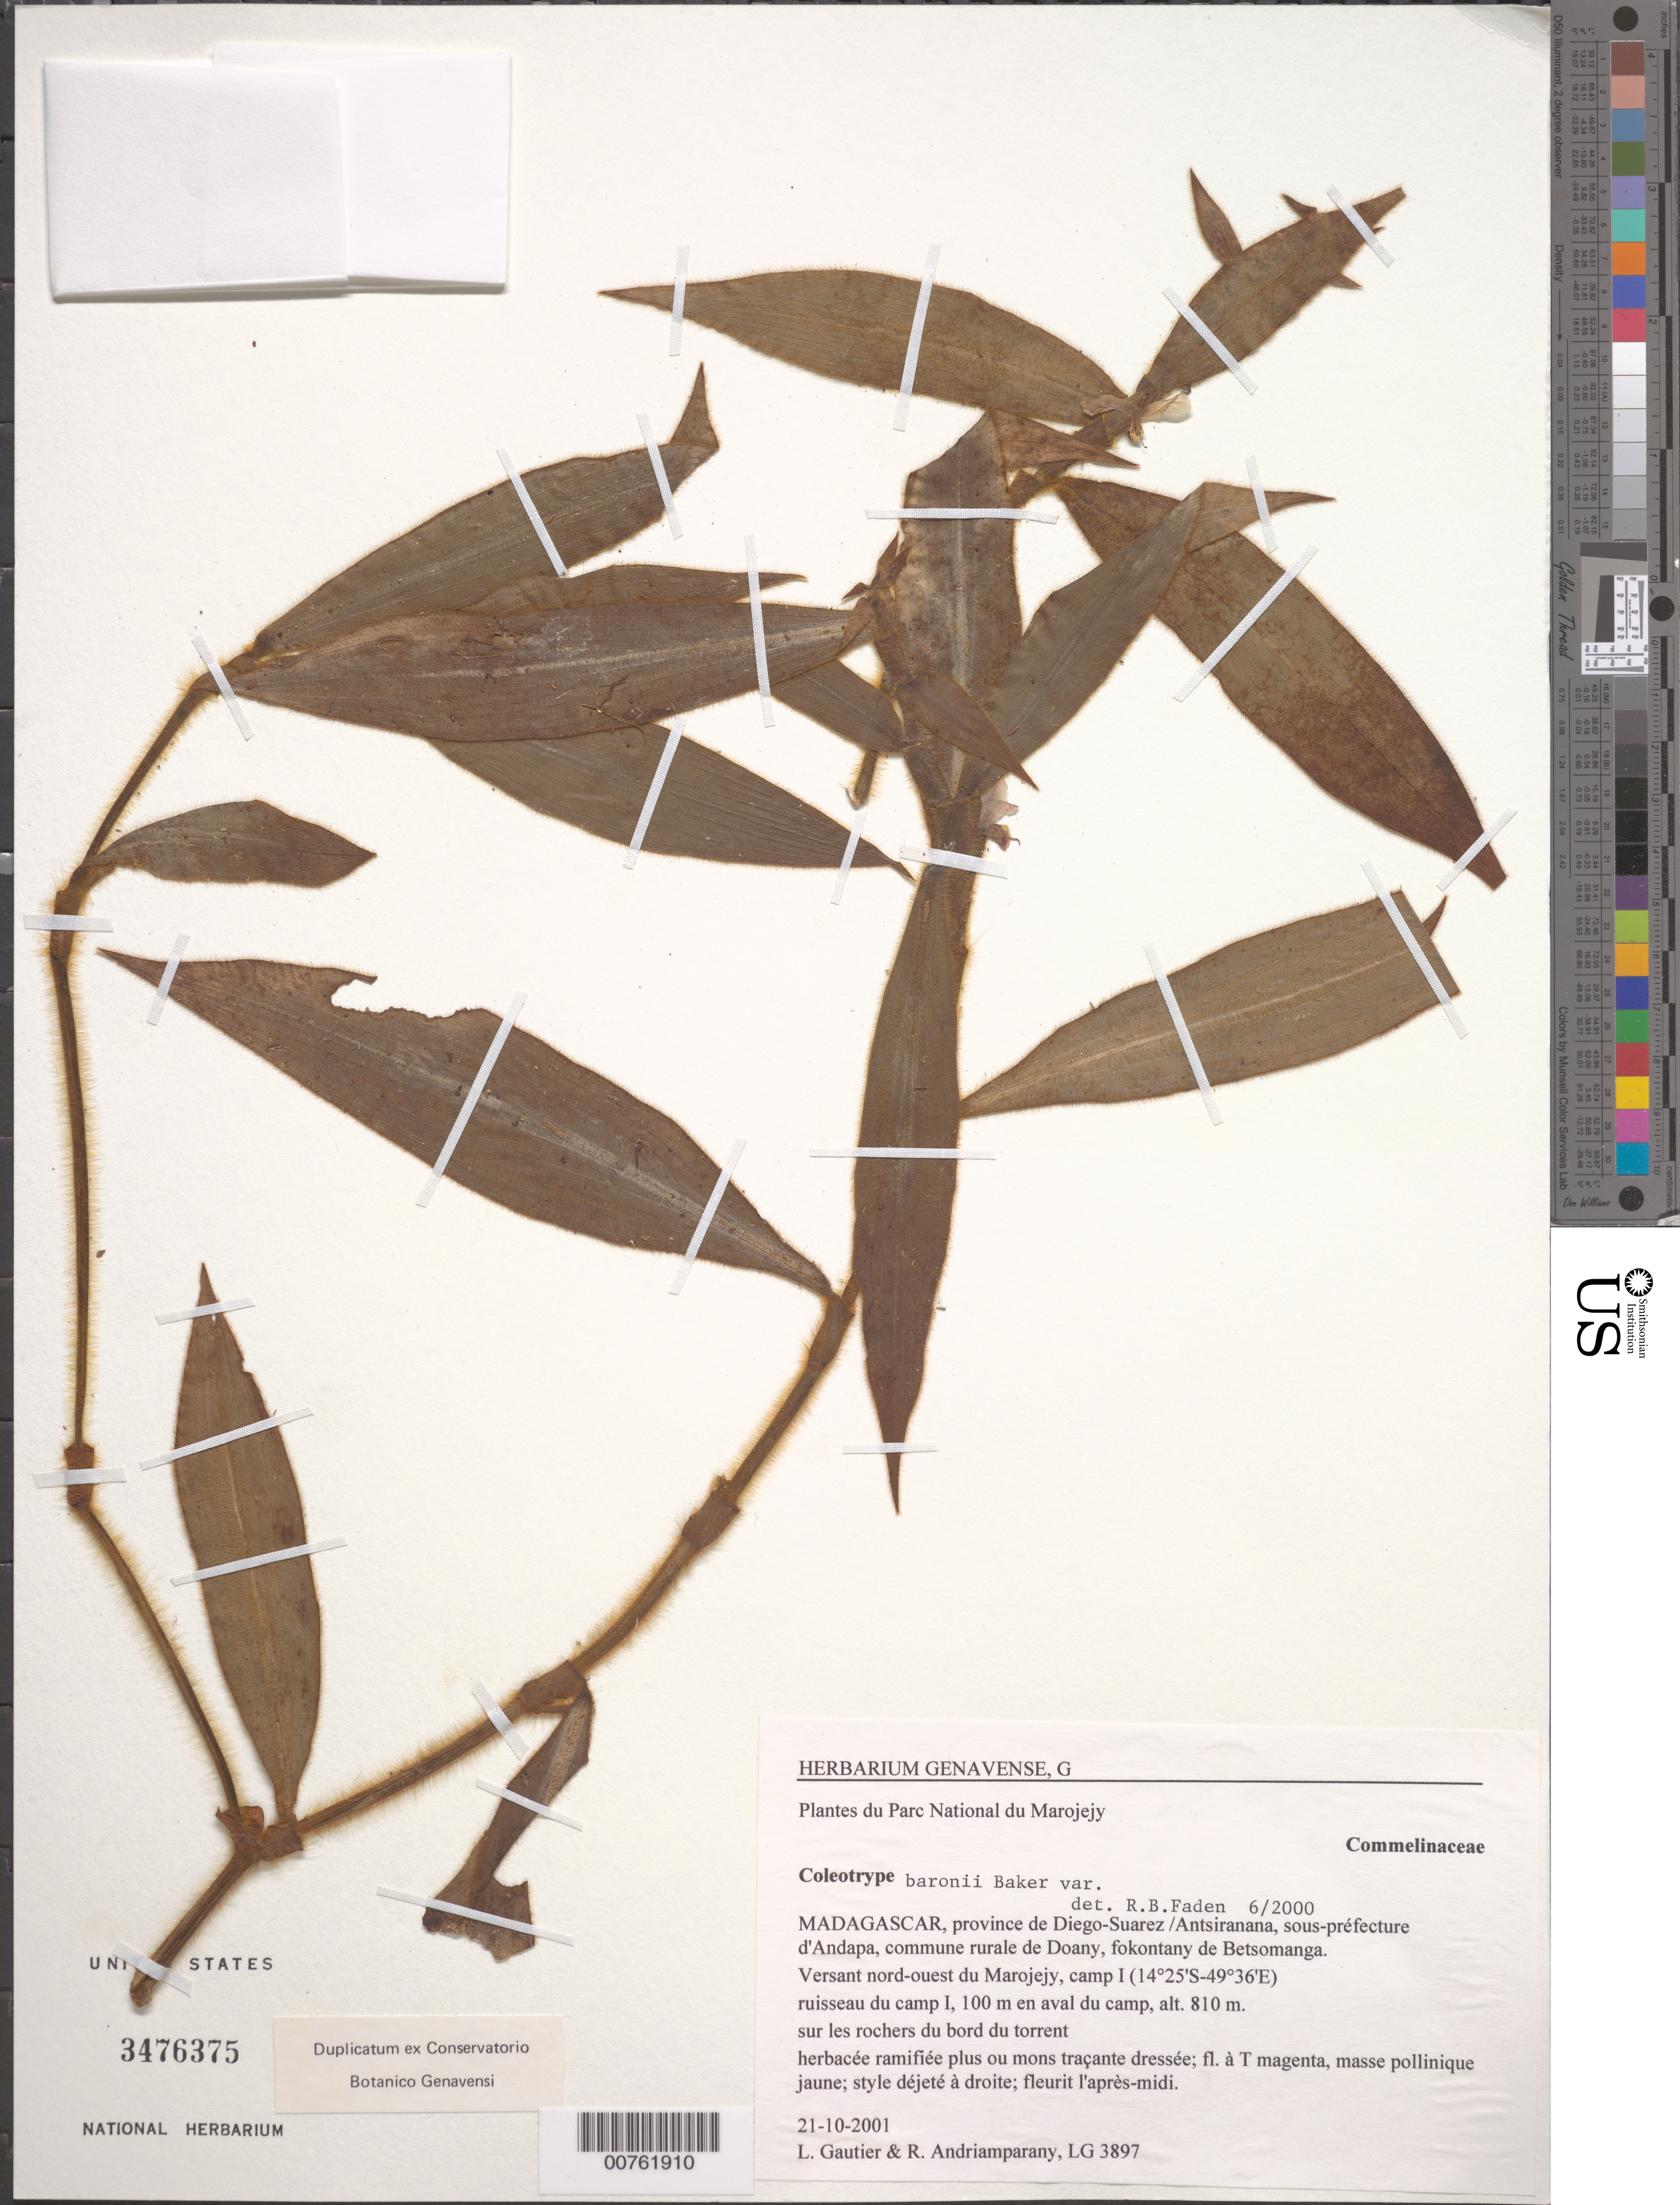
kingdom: Plantae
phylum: Tracheophyta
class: Liliopsida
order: Commelinales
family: Commelinaceae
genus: Coleotrype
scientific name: Coleotrype baronii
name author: Baker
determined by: Faden, Robert B., (US), Smithsonian Institution - National Museum of Natural History (UNITED STATES)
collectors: L. Gautier et al.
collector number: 3897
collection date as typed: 21 Oct 2001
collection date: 2001-10-21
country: Madagascar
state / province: Sava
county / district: Andapa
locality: Doany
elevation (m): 810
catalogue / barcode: US 3476375